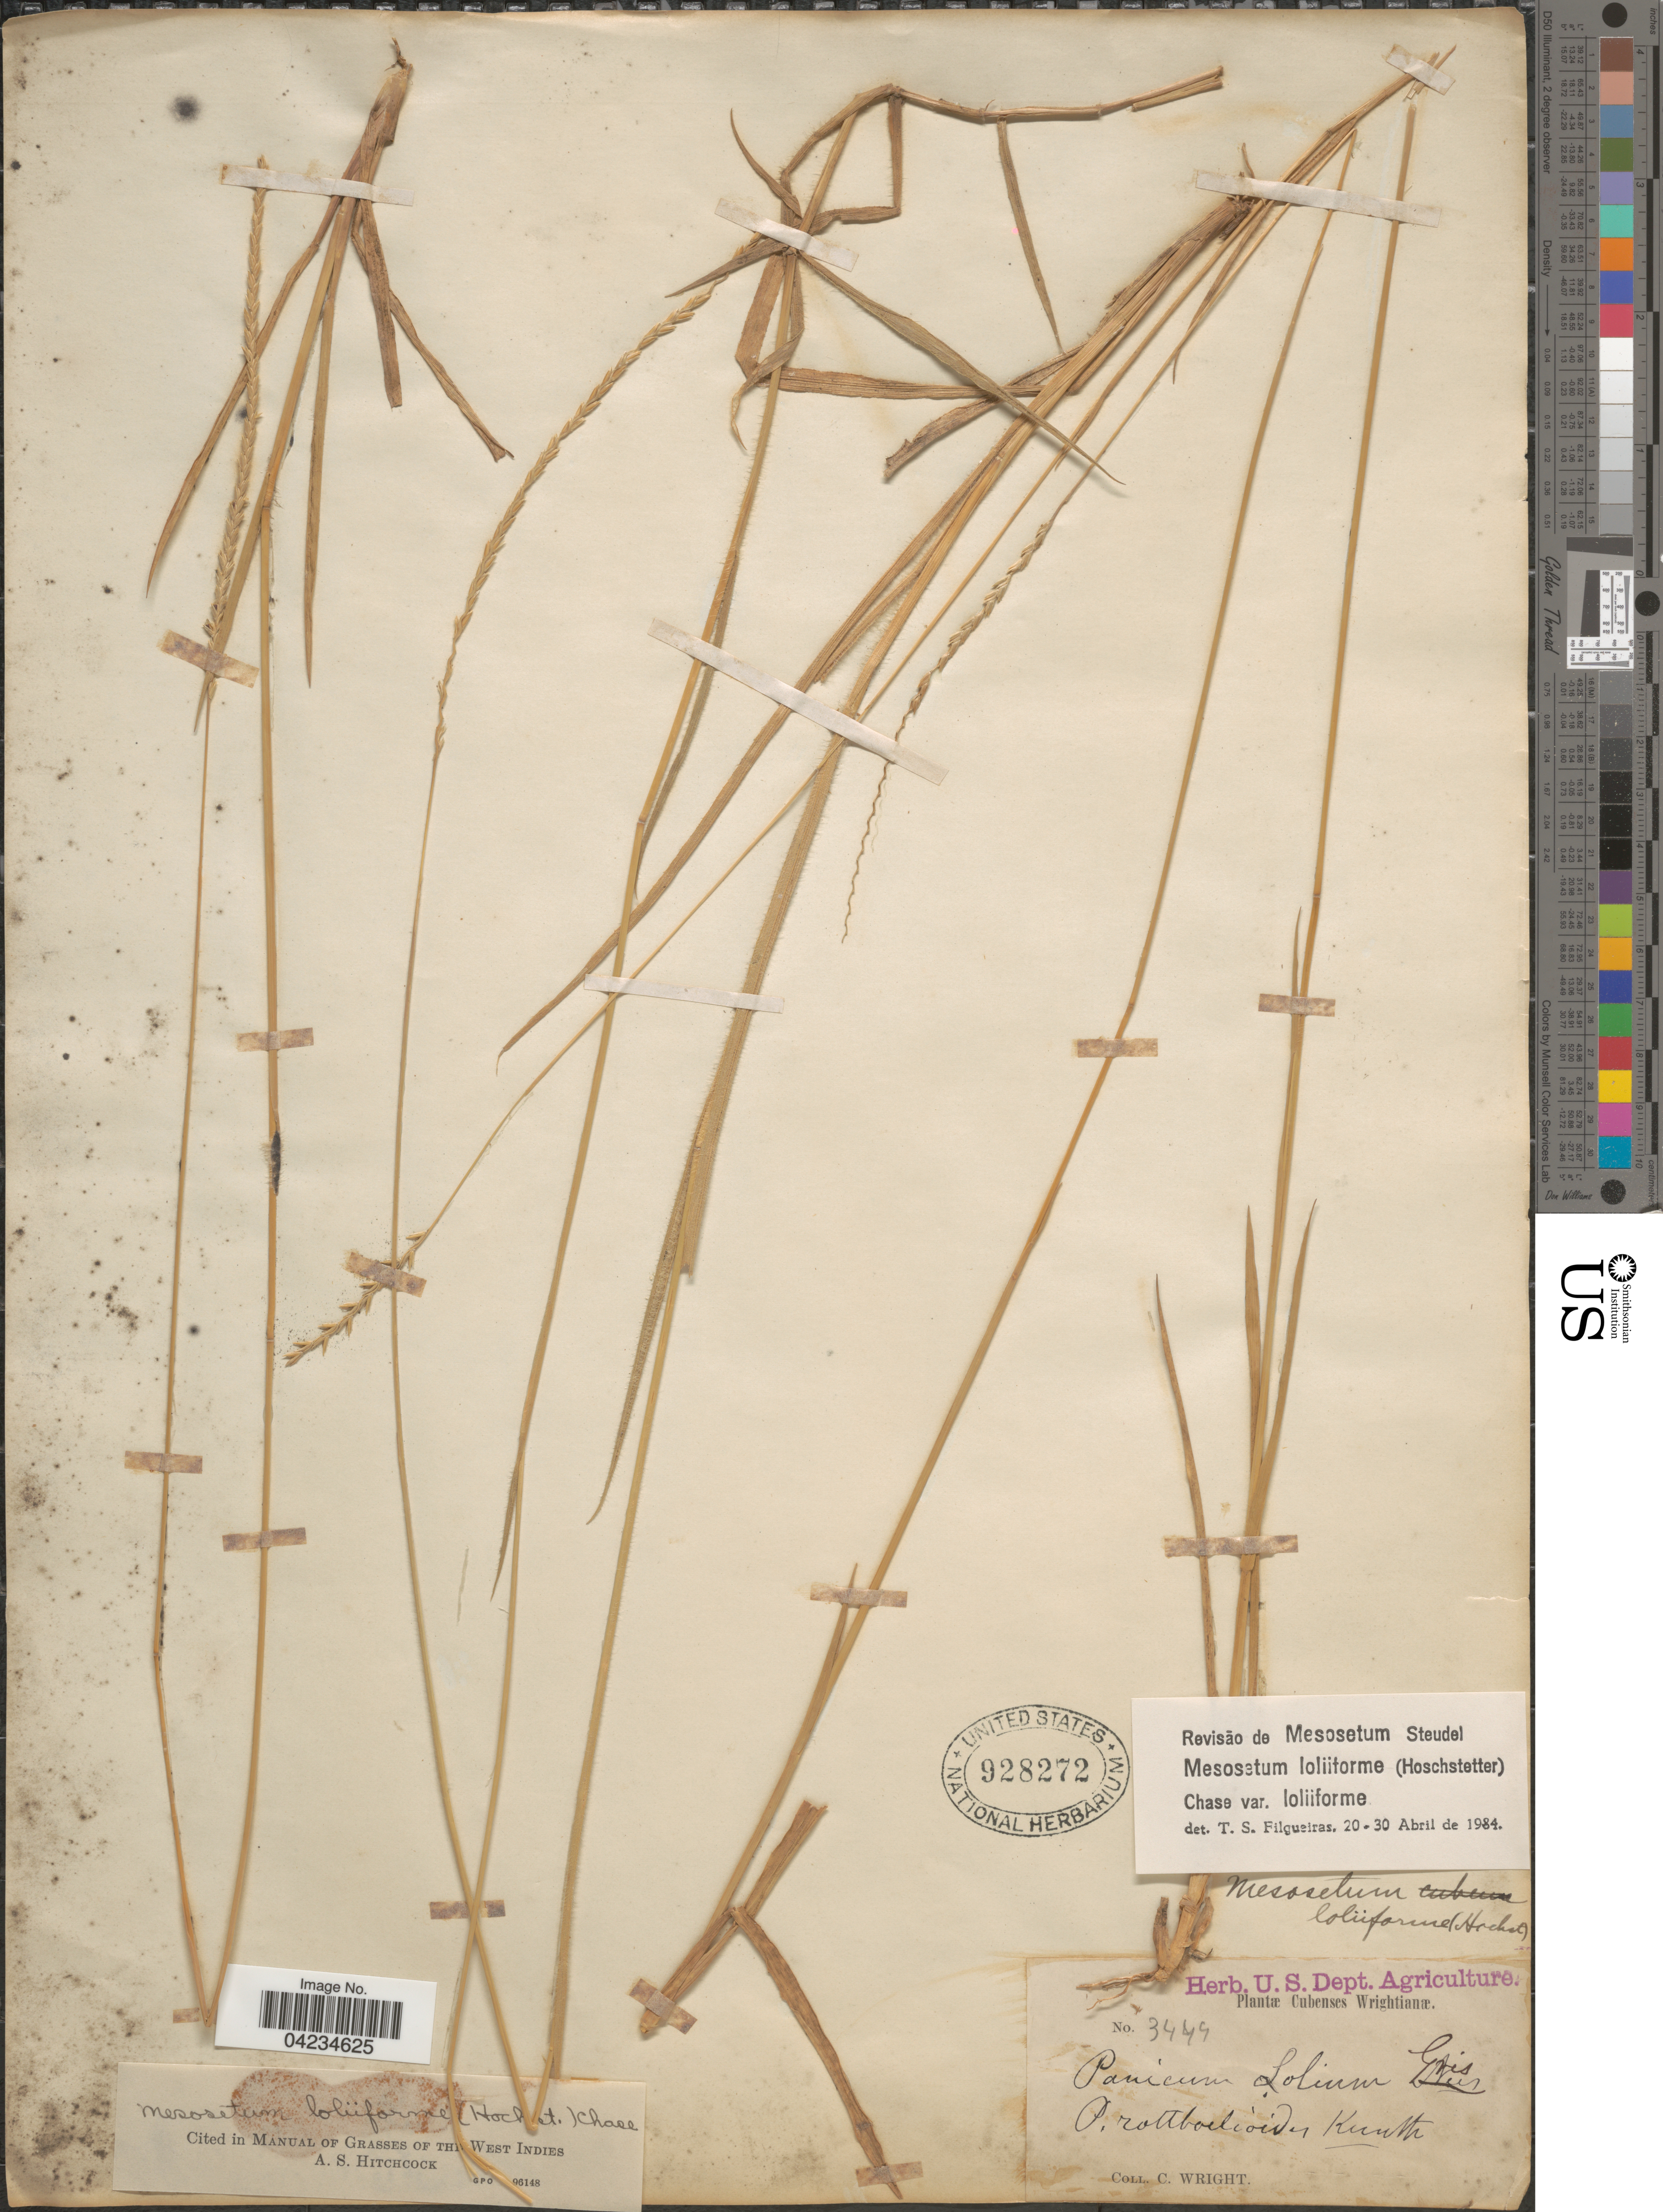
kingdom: Plantae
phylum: Tracheophyta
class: Liliopsida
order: Poales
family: Poaceae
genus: Mesosetum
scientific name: Mesosetum loliiforme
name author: (Hochst. ex Steud.) Chase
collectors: C. Wright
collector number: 3449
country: Cuba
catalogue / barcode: US 928272